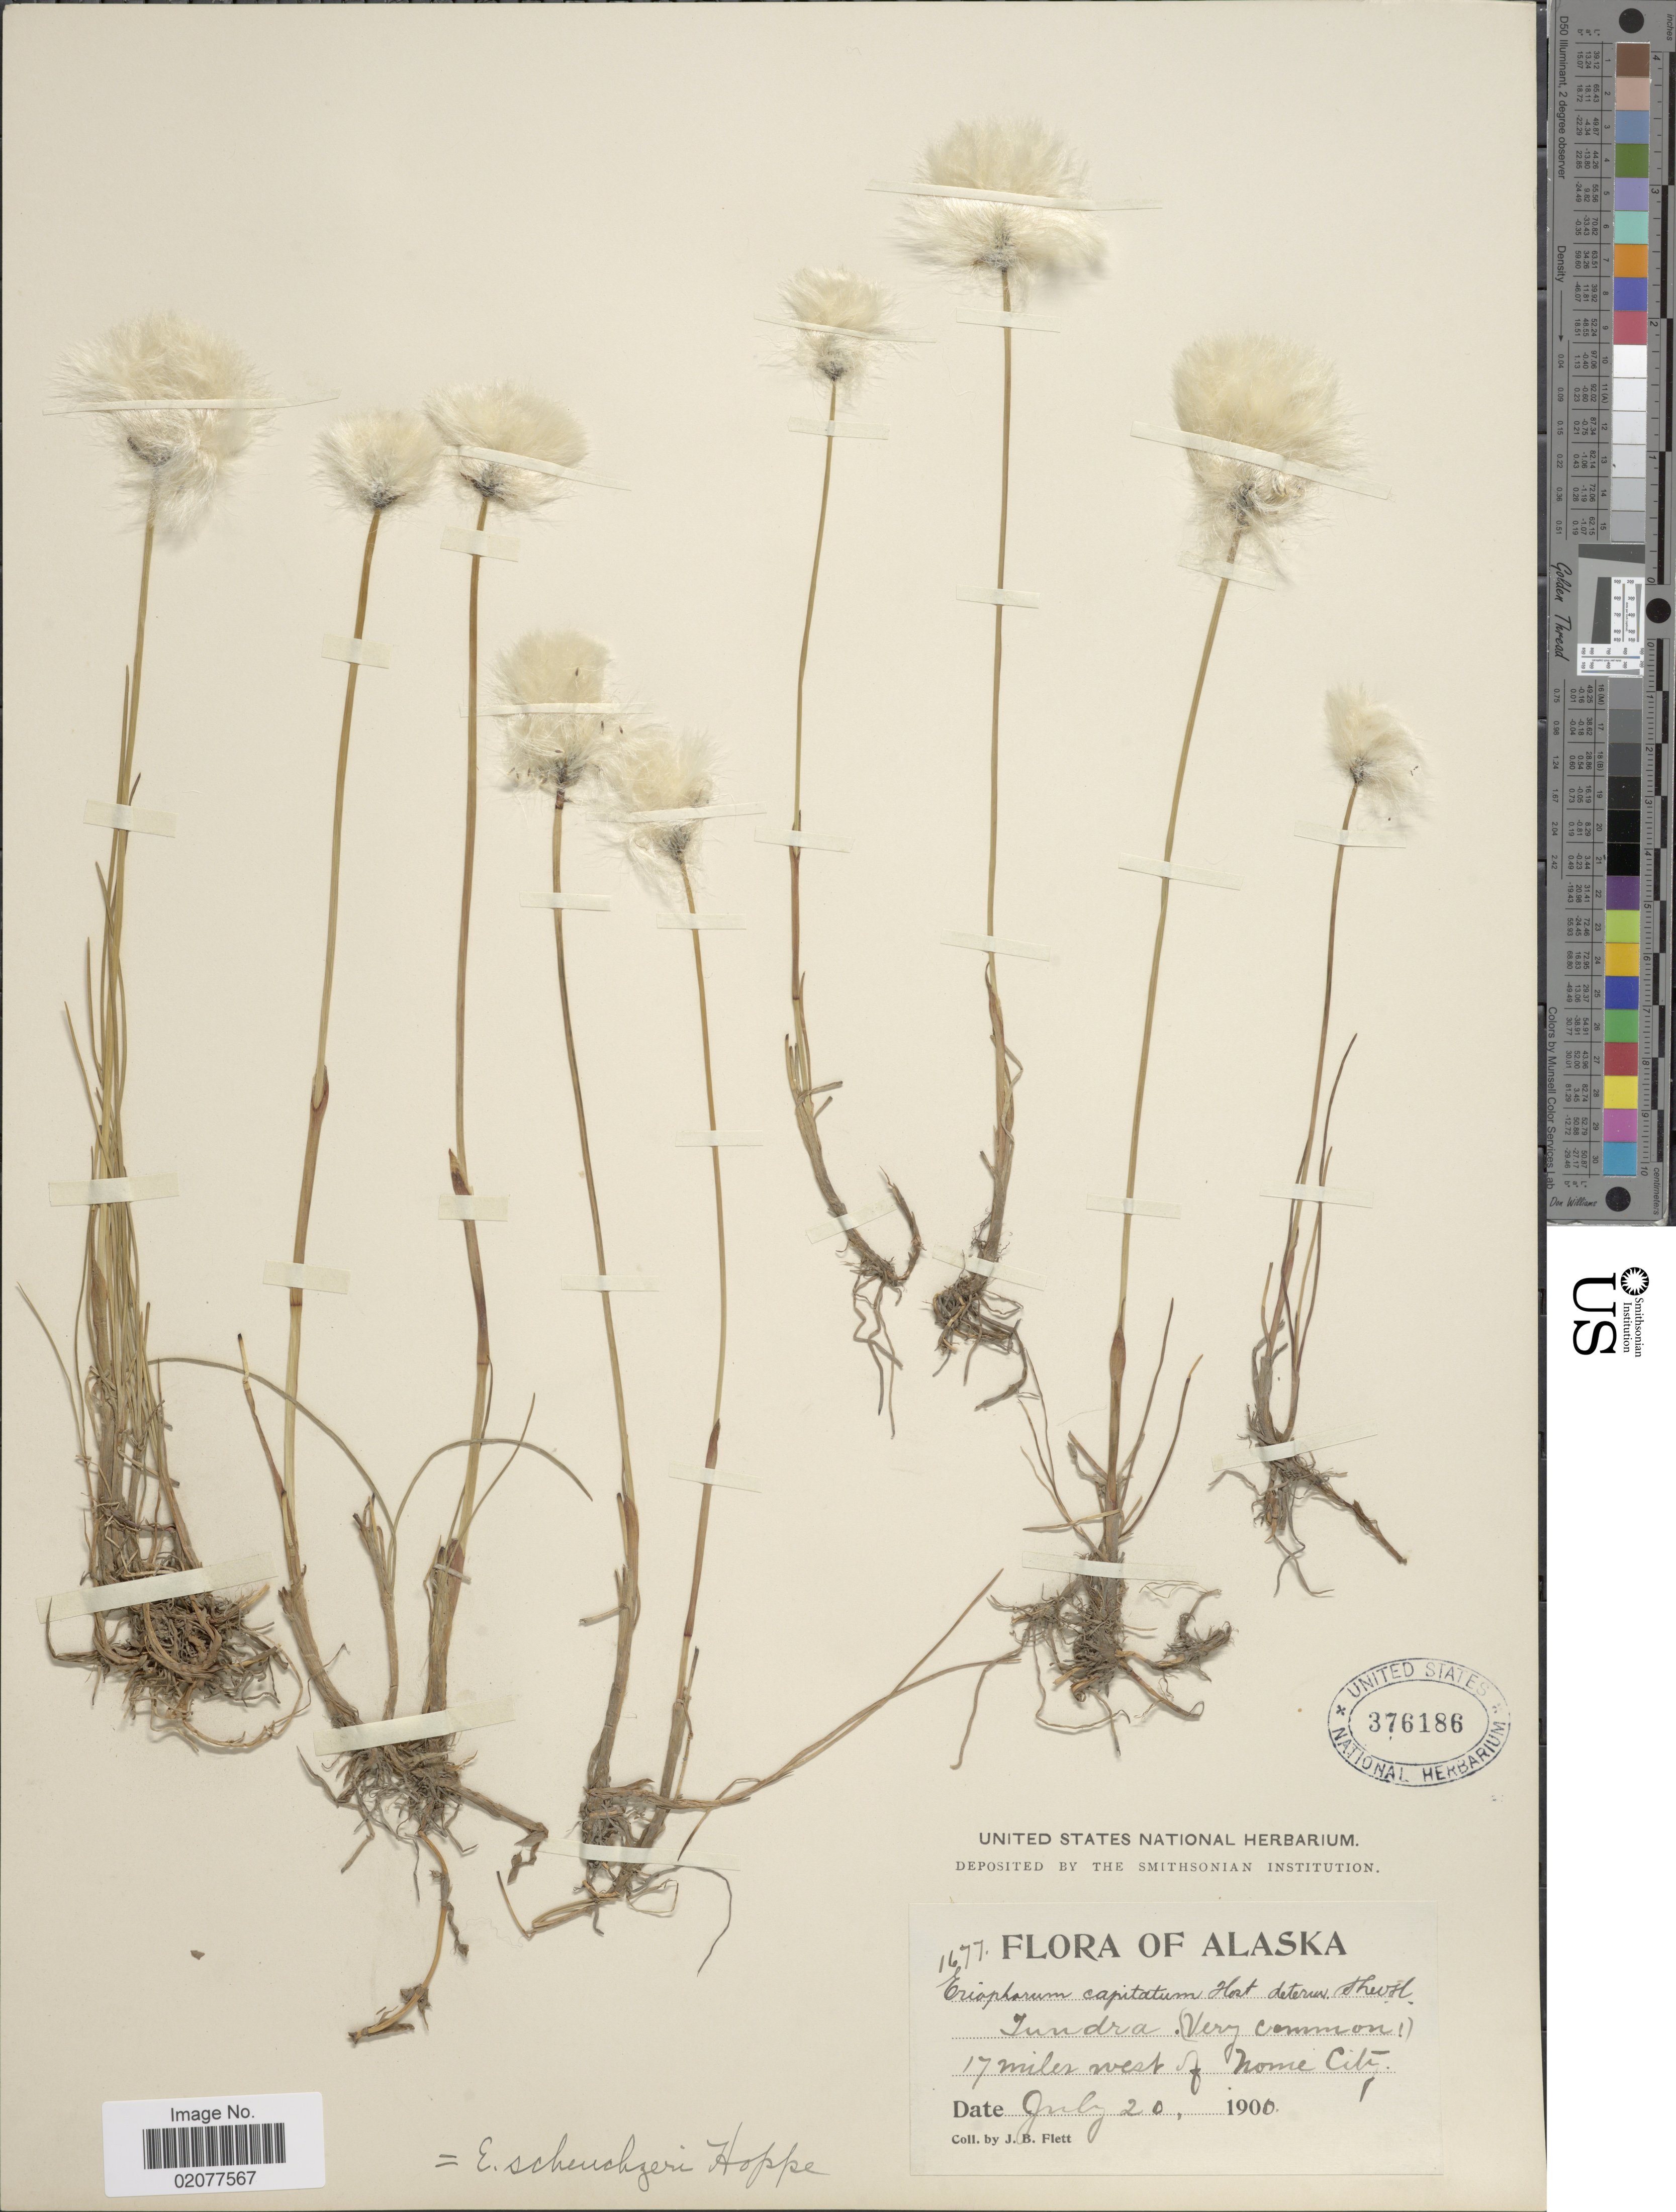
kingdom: Plantae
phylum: Tracheophyta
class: Liliopsida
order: Poales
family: Cyperaceae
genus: Eriophorum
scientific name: Eriophorum scheuchzeri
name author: Hoppe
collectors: J. Flett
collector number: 1677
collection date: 1900-07-20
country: United States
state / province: Alaska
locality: Alaska. 17 miles west of Nome City.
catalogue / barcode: US 376186